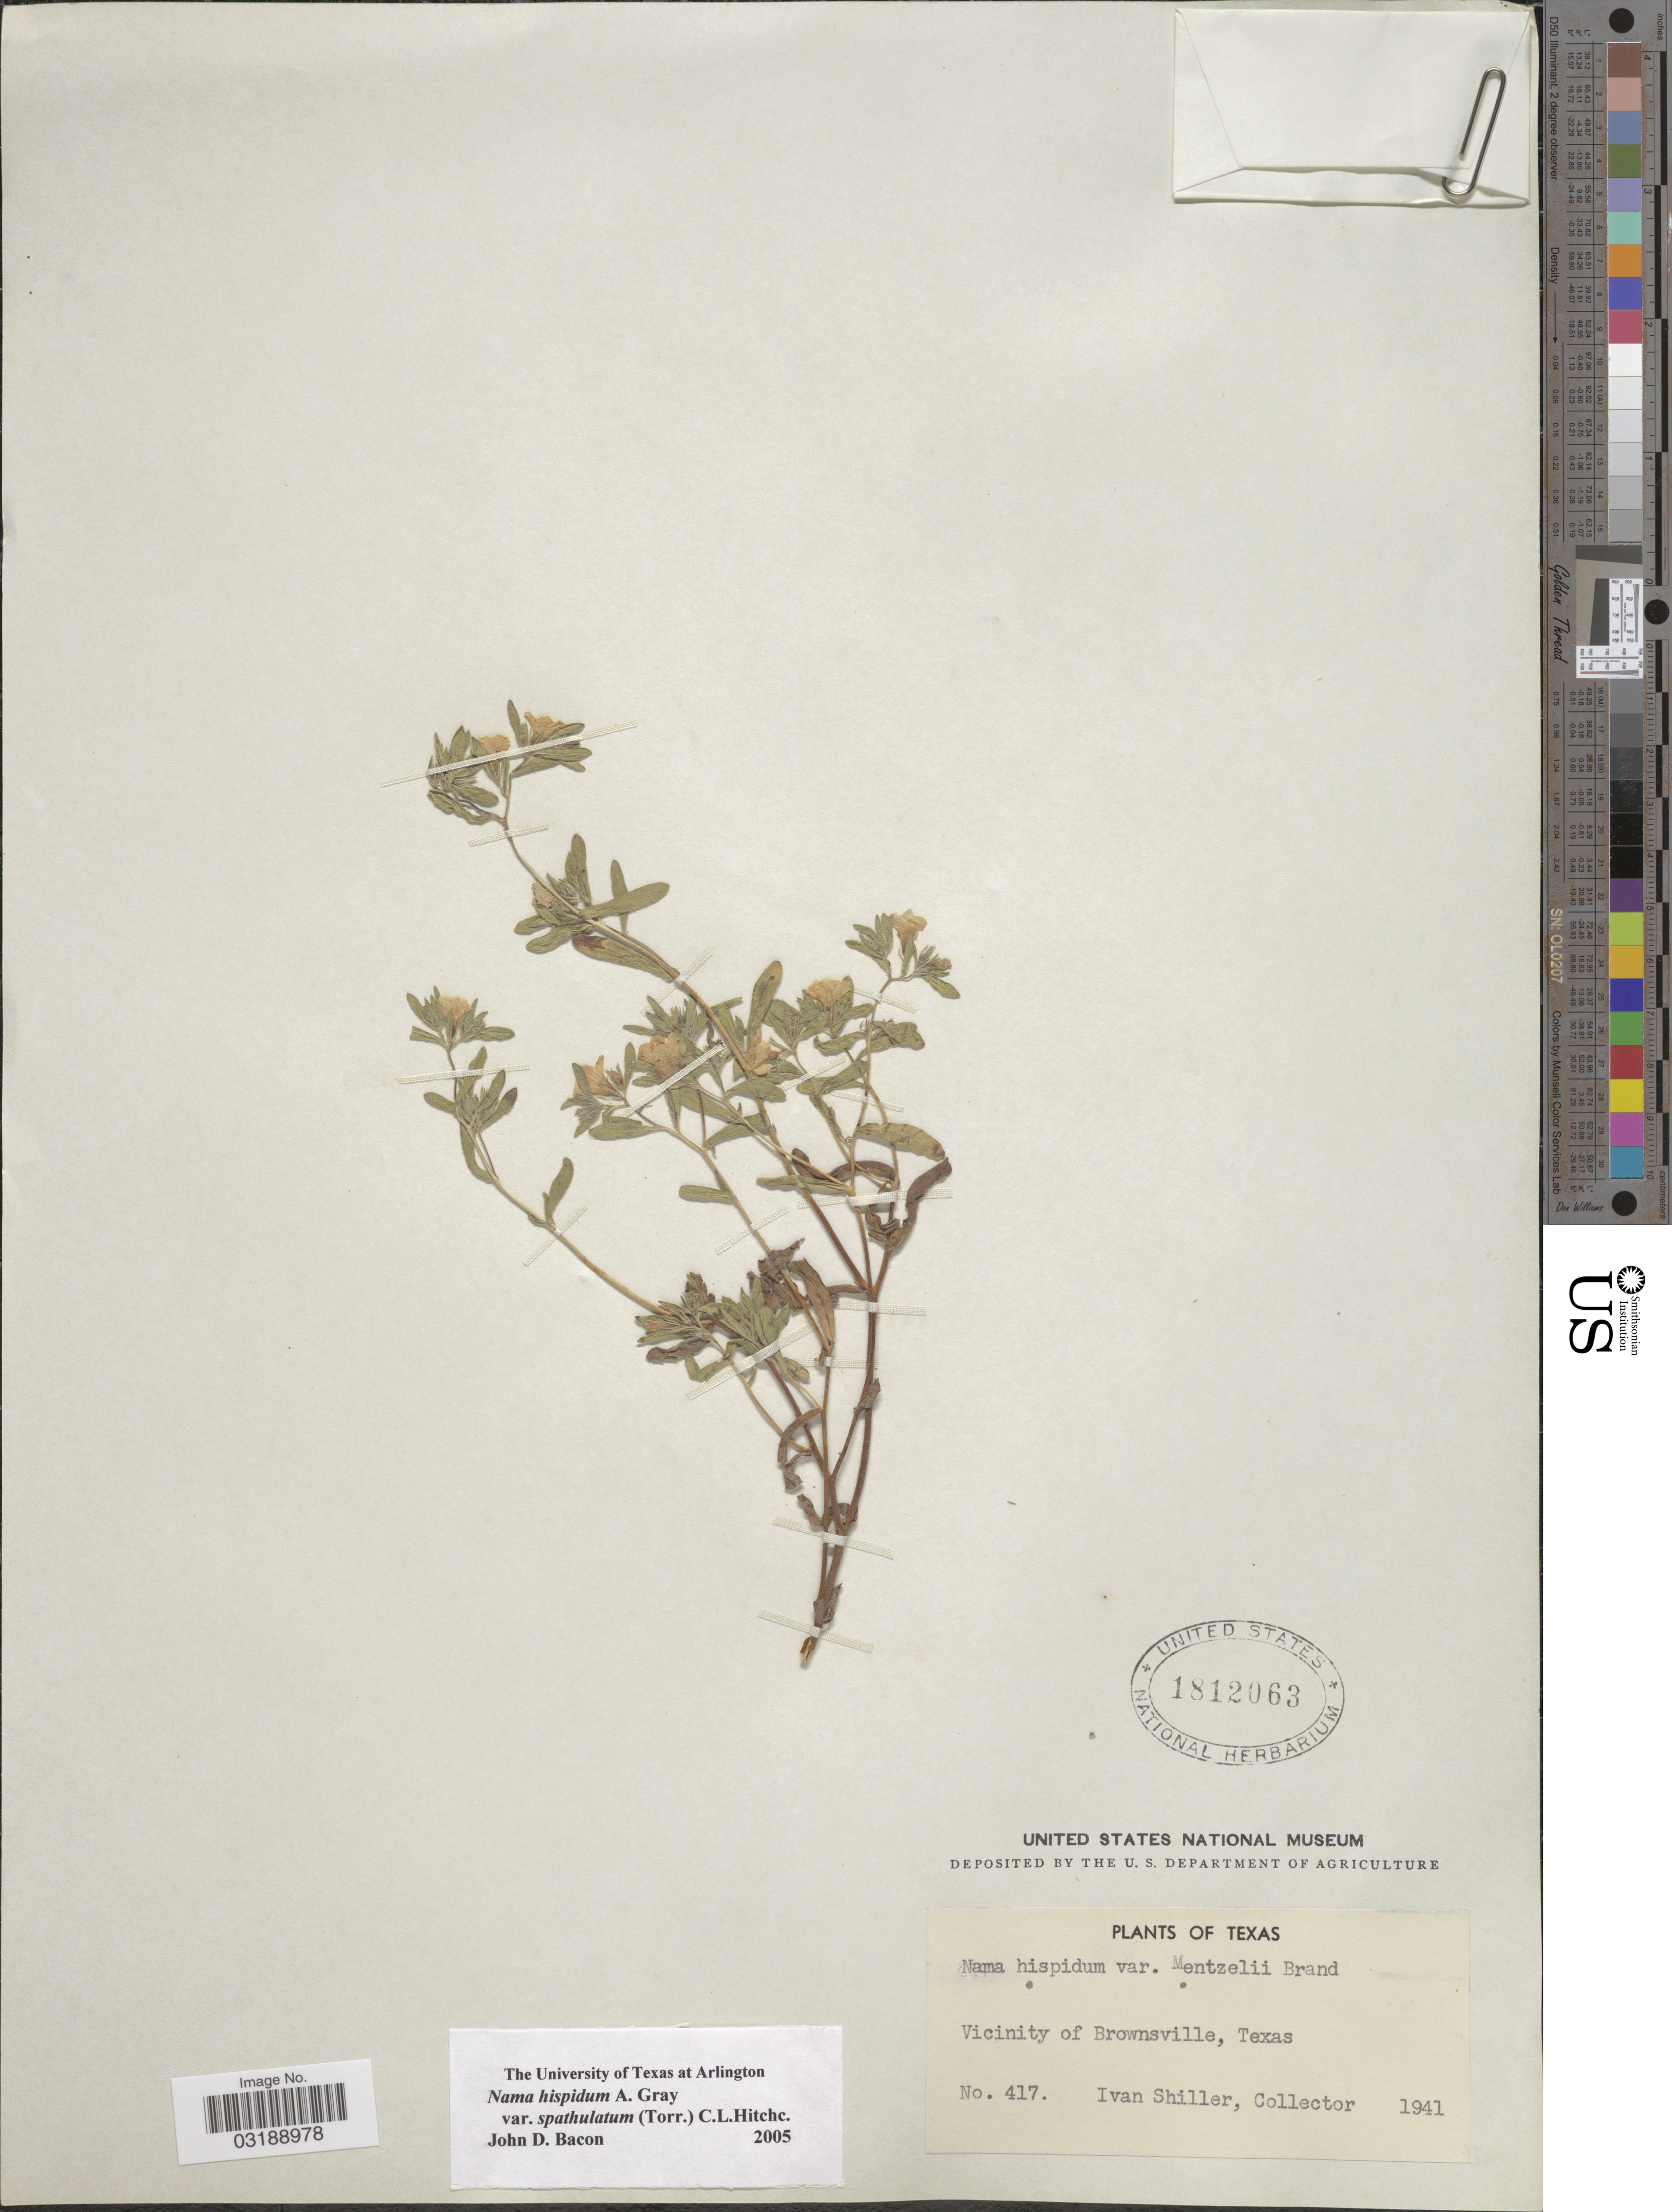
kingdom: Plantae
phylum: Tracheophyta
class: Magnoliopsida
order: Boraginales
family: Namaceae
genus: Nama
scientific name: Nama hispida var. spathulatum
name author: (Torr.) C.L. Hitchc.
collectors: I. Shiller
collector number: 417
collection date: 1941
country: United States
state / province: Texas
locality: Vicinity of Brownsville.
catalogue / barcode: US 1812063